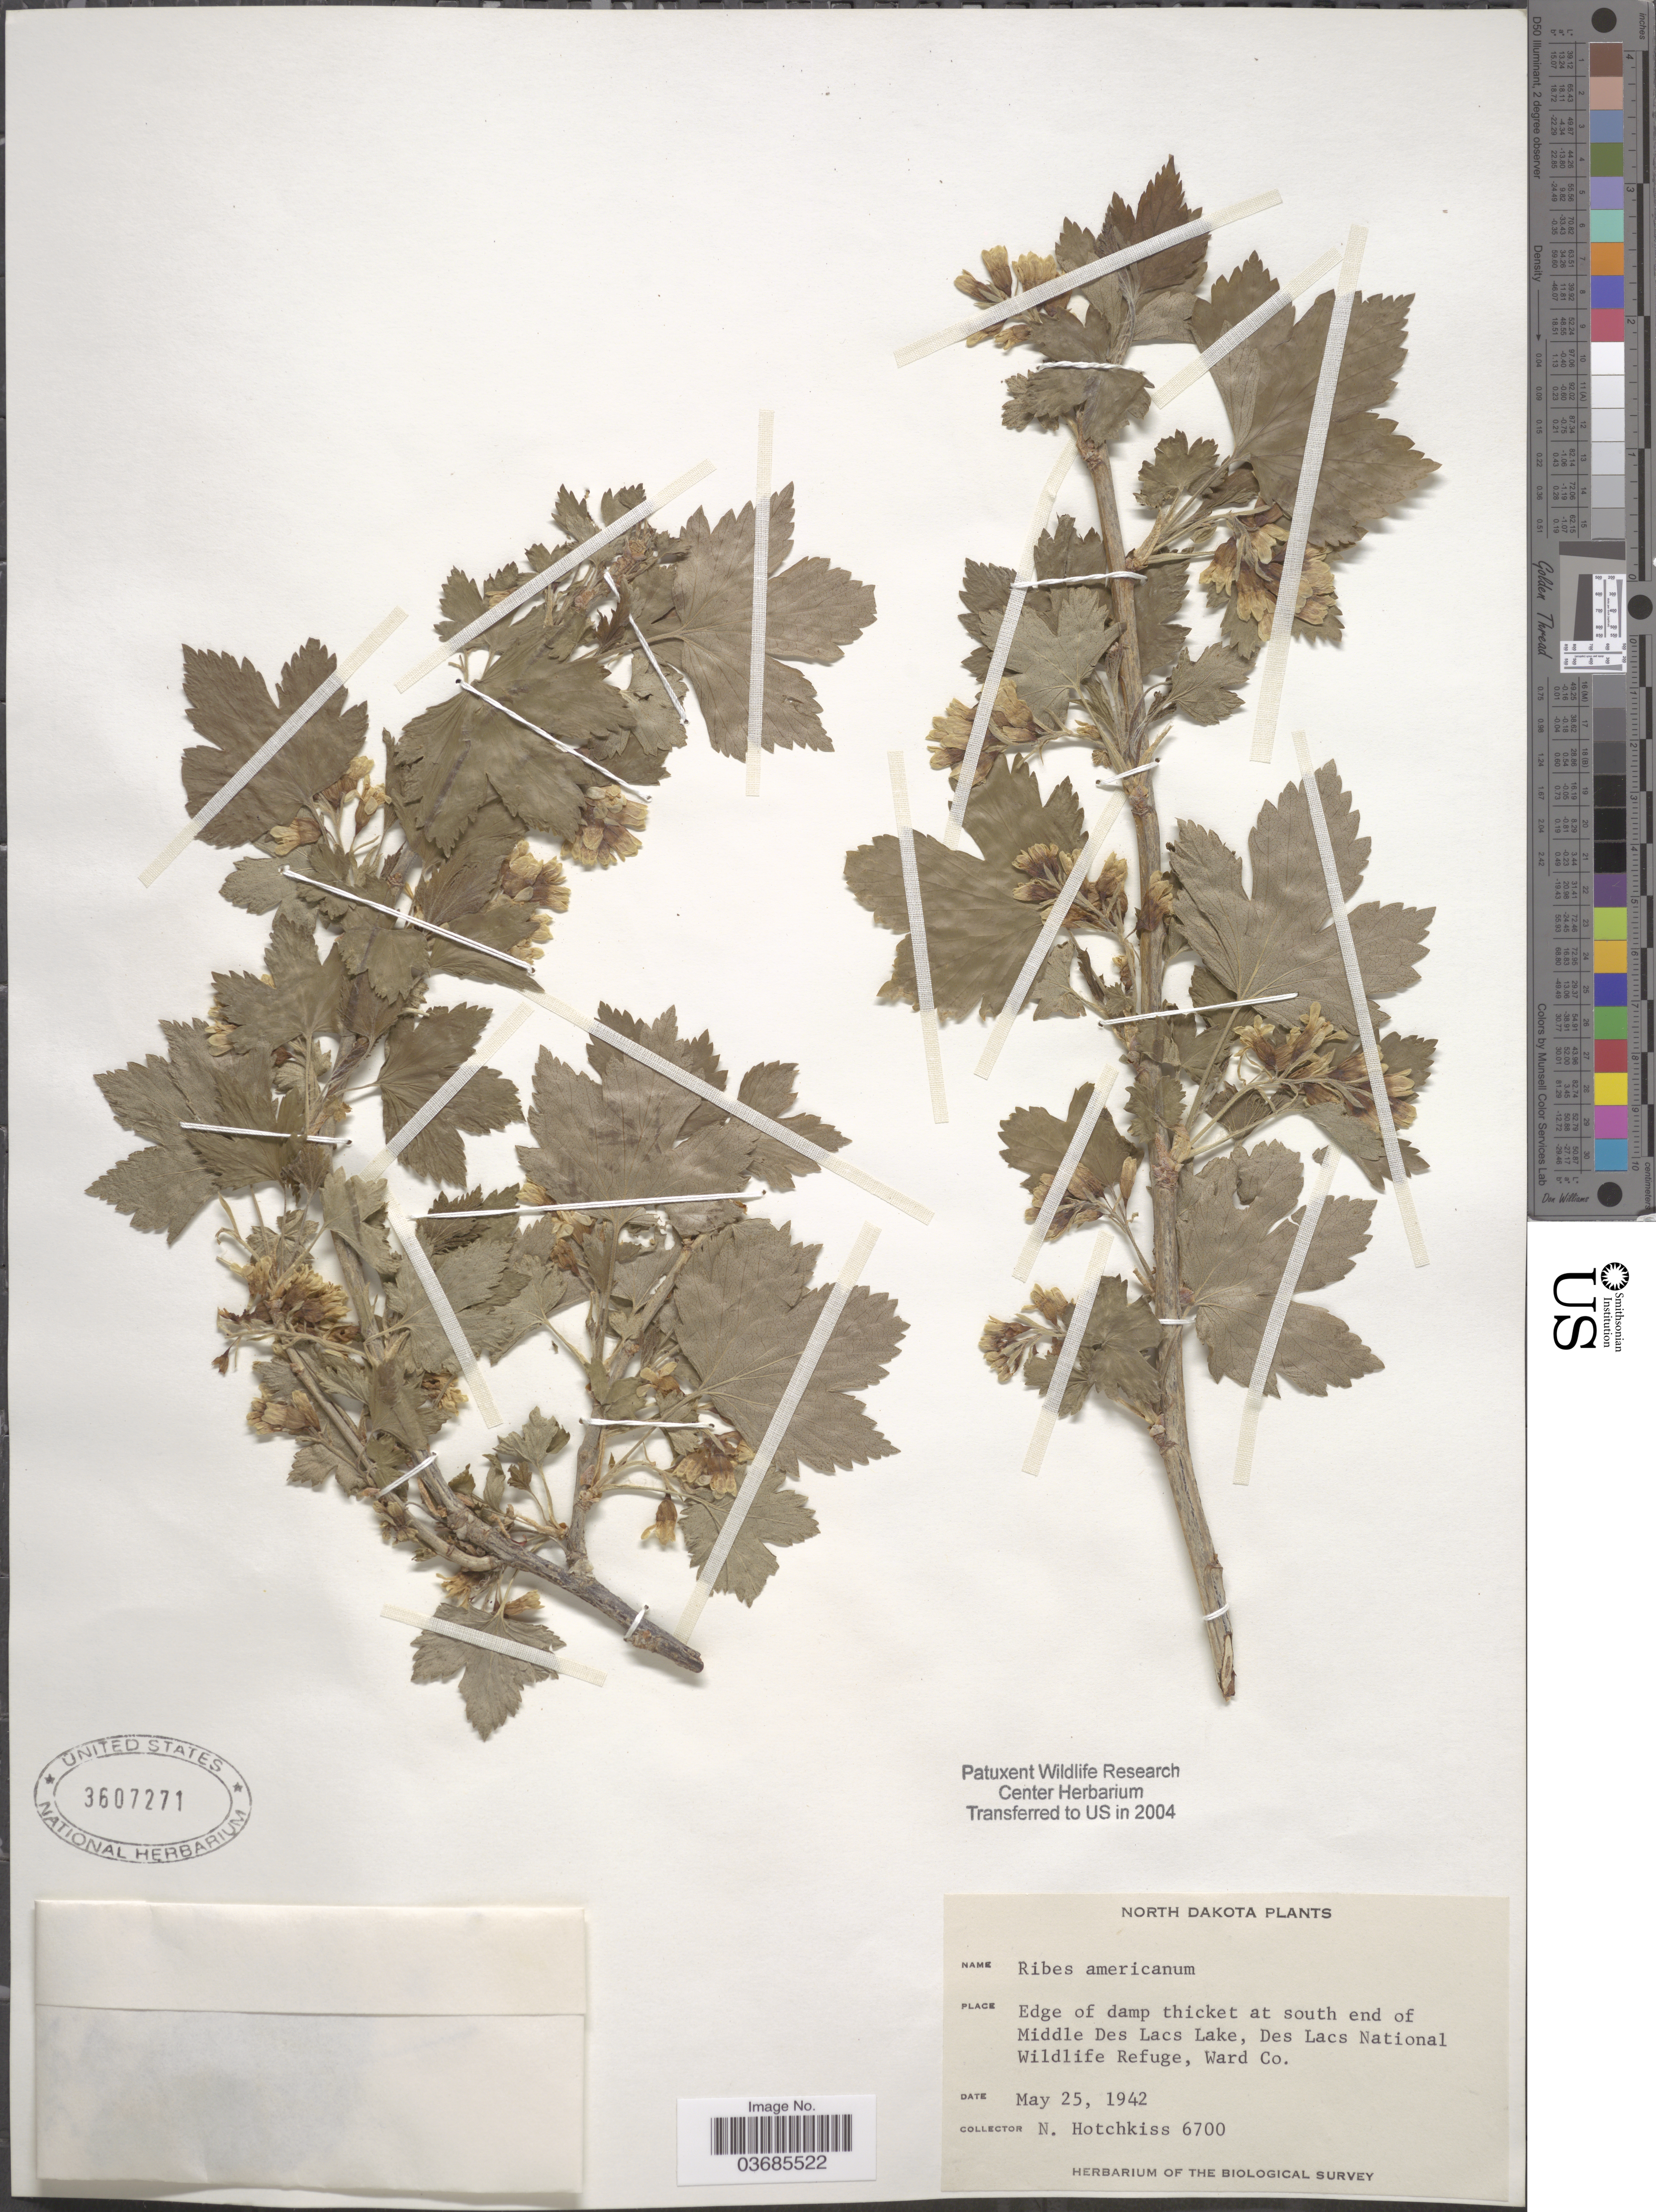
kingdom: Plantae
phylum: Tracheophyta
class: Magnoliopsida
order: Saxifragales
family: Grossulariaceae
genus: Ribes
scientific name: Ribes americanum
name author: Mill.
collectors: N. Hotchkiss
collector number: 6700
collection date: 1942-05-25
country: United States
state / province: North Dakota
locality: Edge of damp thicket at south end of Middle Des Lacs Lake, Des Lacs National Wildlife Refuge, Ward Co. Biological Survey.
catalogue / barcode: US 3607271